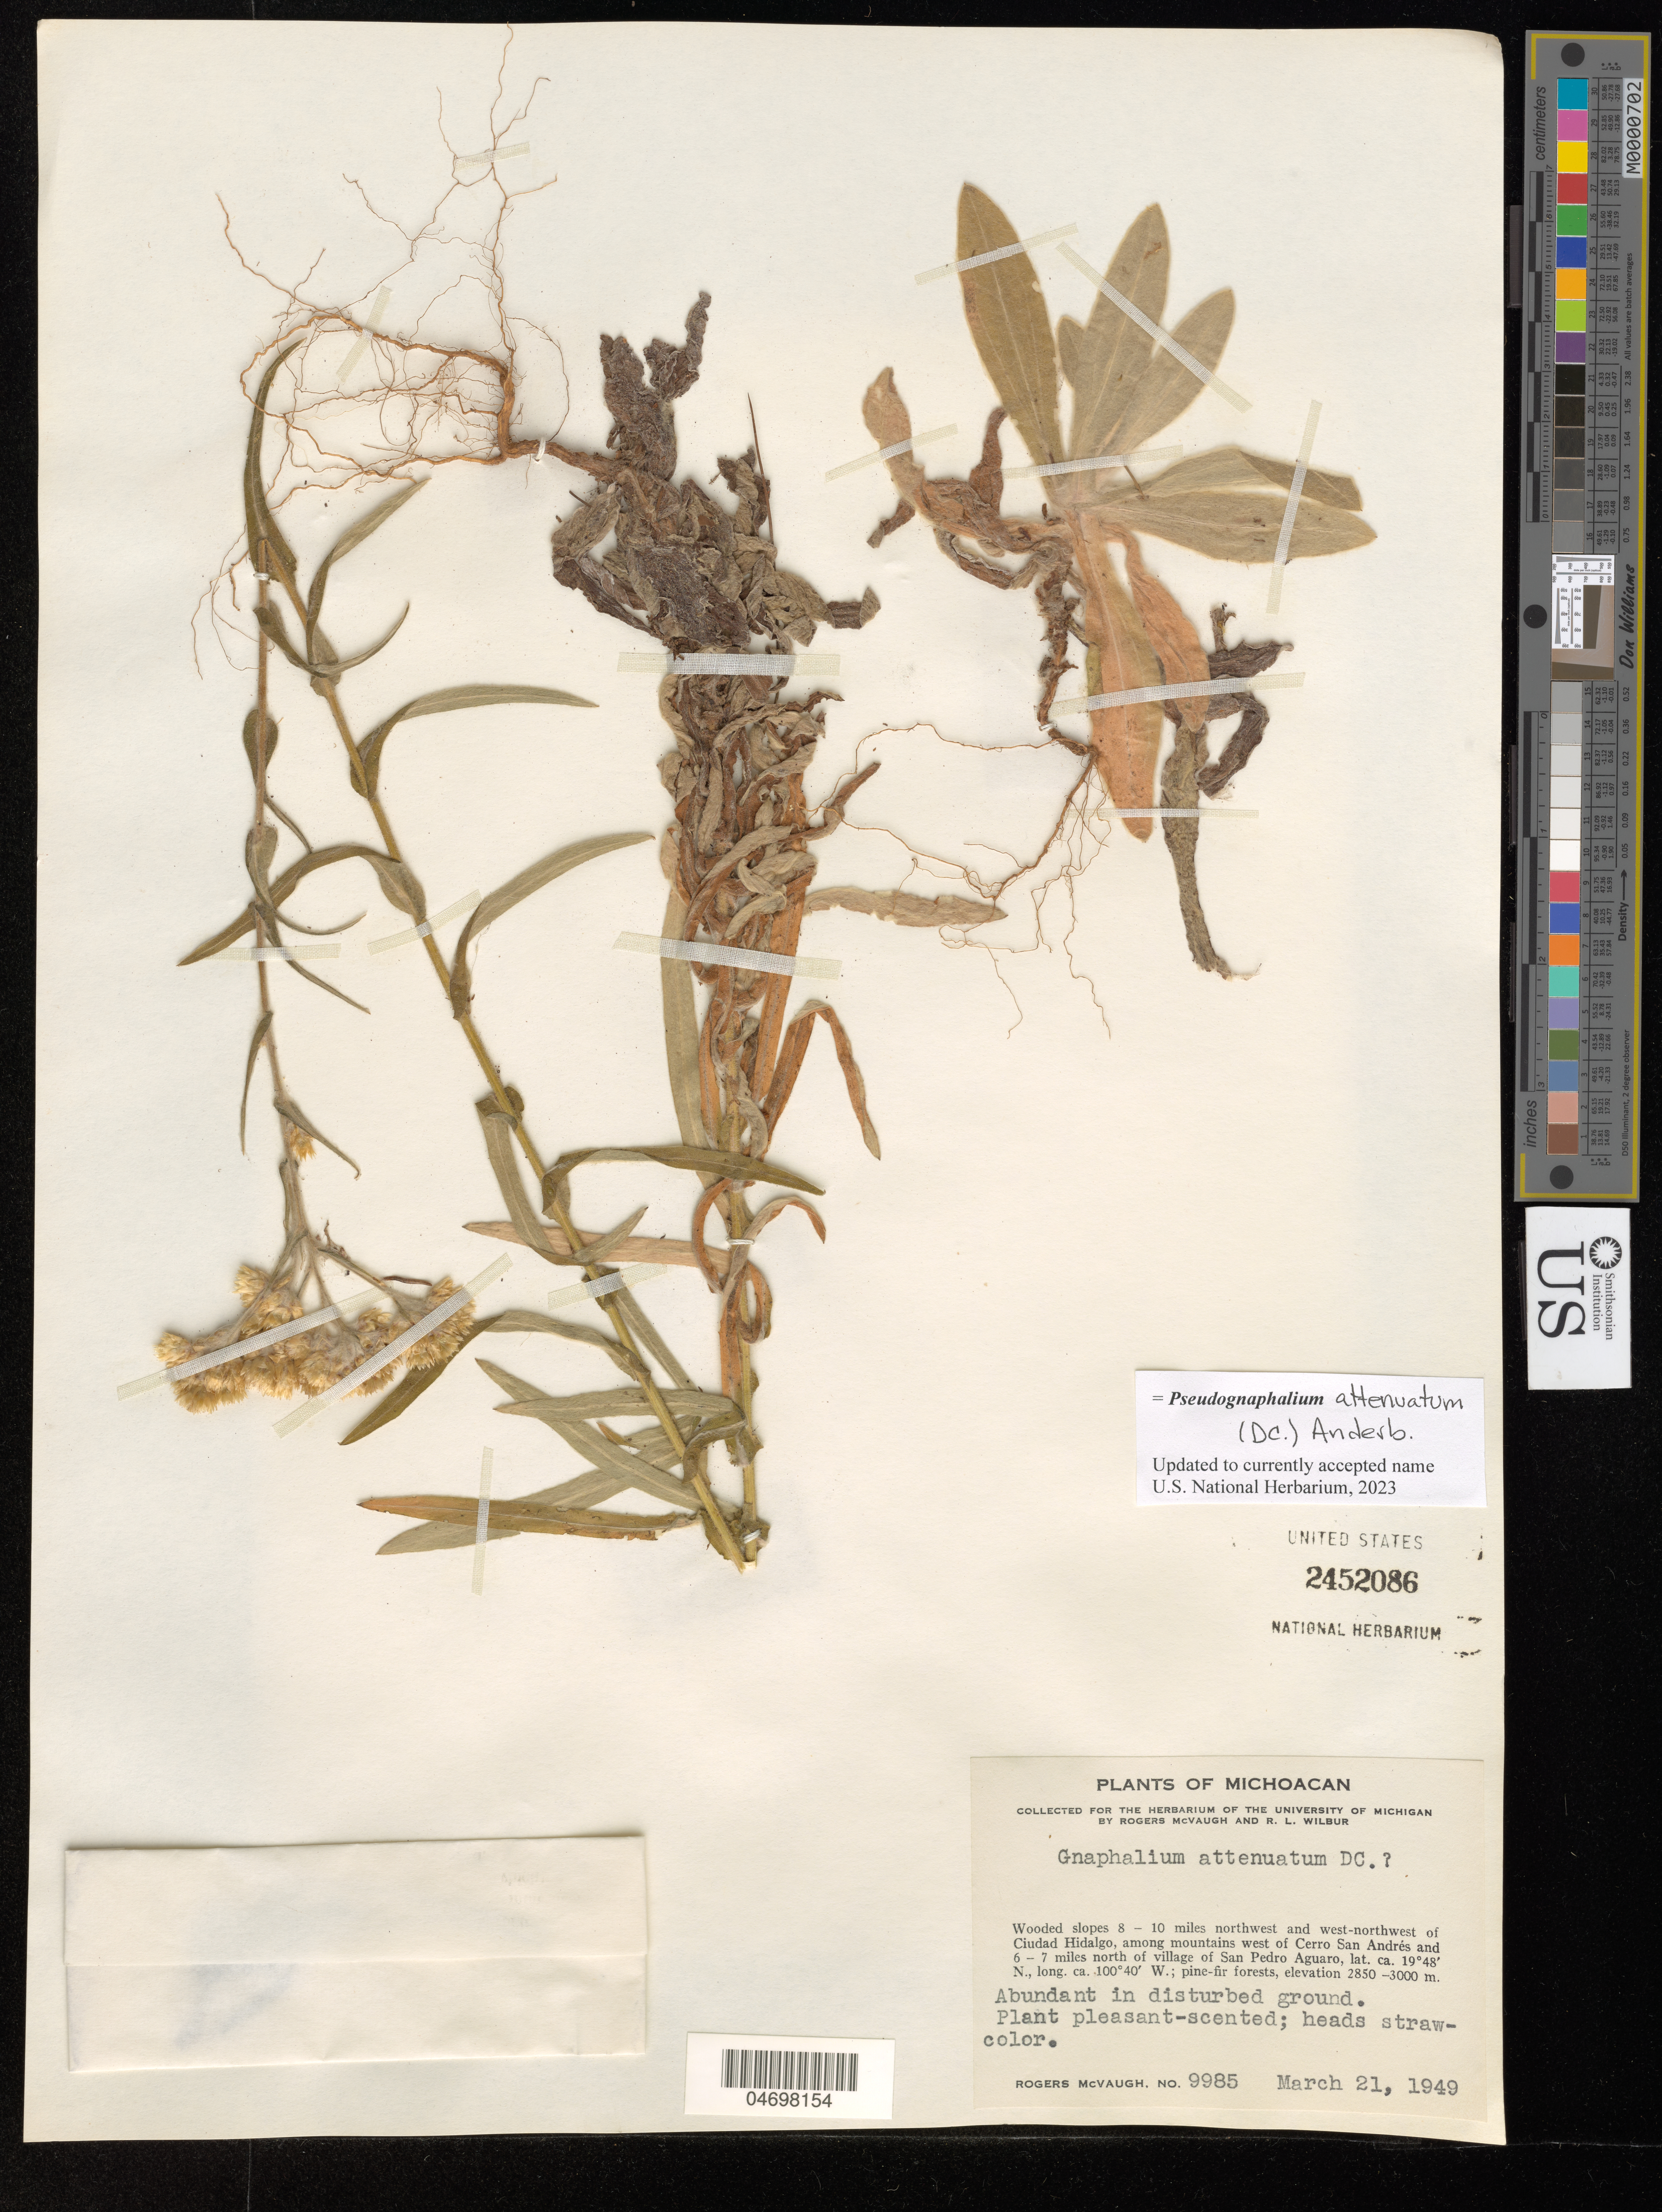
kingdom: Plantae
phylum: Tracheophyta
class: Magnoliopsida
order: Asterales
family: Asteraceae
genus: Pseudognaphalium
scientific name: Pseudognaphalium attenuatum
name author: (DC.) Anderb.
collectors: R. McVaugh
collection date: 1949-03-21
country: Mexico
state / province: Michoacan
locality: Wooded slopes 8-10 miles northwest and west-northwest of Ciuada Hidalgo, among mountains west of Cerro San Andres and 6-7 mils N of village of San Pedro Aguaro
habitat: Pine-fir forests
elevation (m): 2850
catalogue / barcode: US 2452086